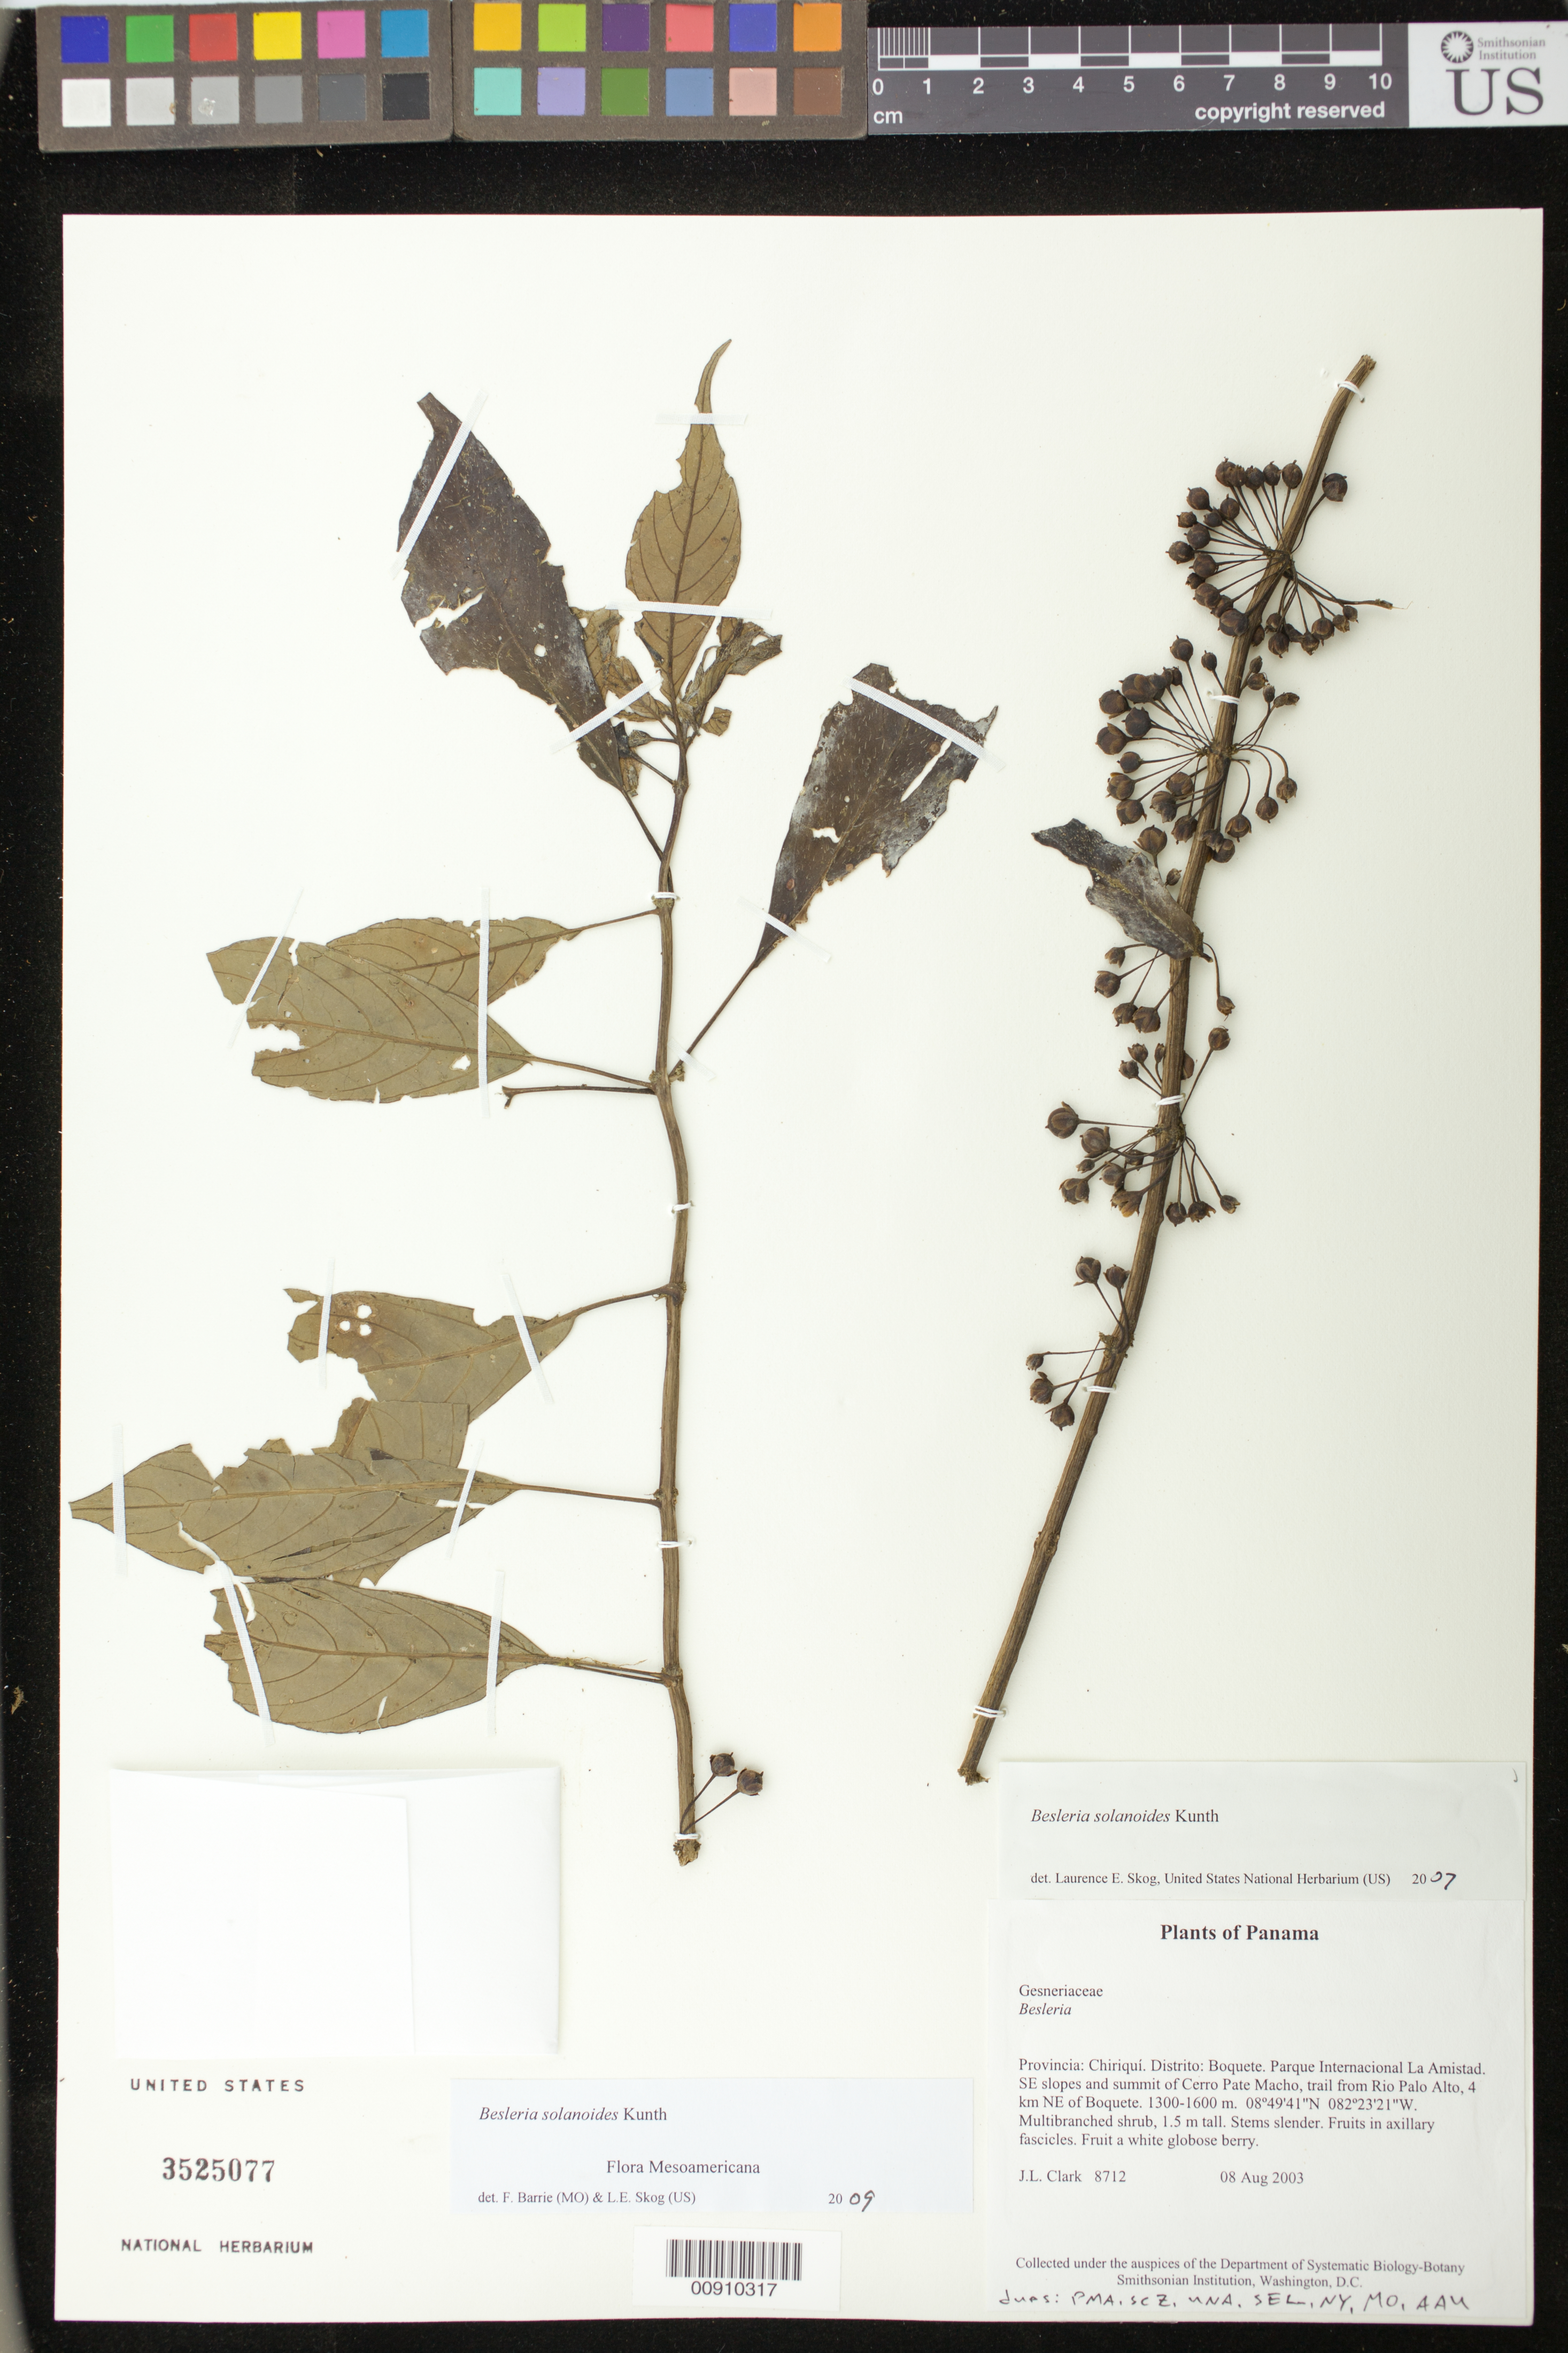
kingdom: Plantae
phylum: Tracheophyta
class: Magnoliopsida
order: Lamiales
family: Gesneriaceae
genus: Besleria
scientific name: Besleria solanoides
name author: Kunth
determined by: Skog, Laurence E.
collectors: J. L. Clark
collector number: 8712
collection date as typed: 08 Aug 2003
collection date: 2003-08-08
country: Panama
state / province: Chiriquí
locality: Boquete. Parque Internacional La Amistad. SE slopes and summit of Cerro Pate Macho, trail from Rio Palo Alto, 4 km NE of Boquete.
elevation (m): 1300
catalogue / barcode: US 3525077